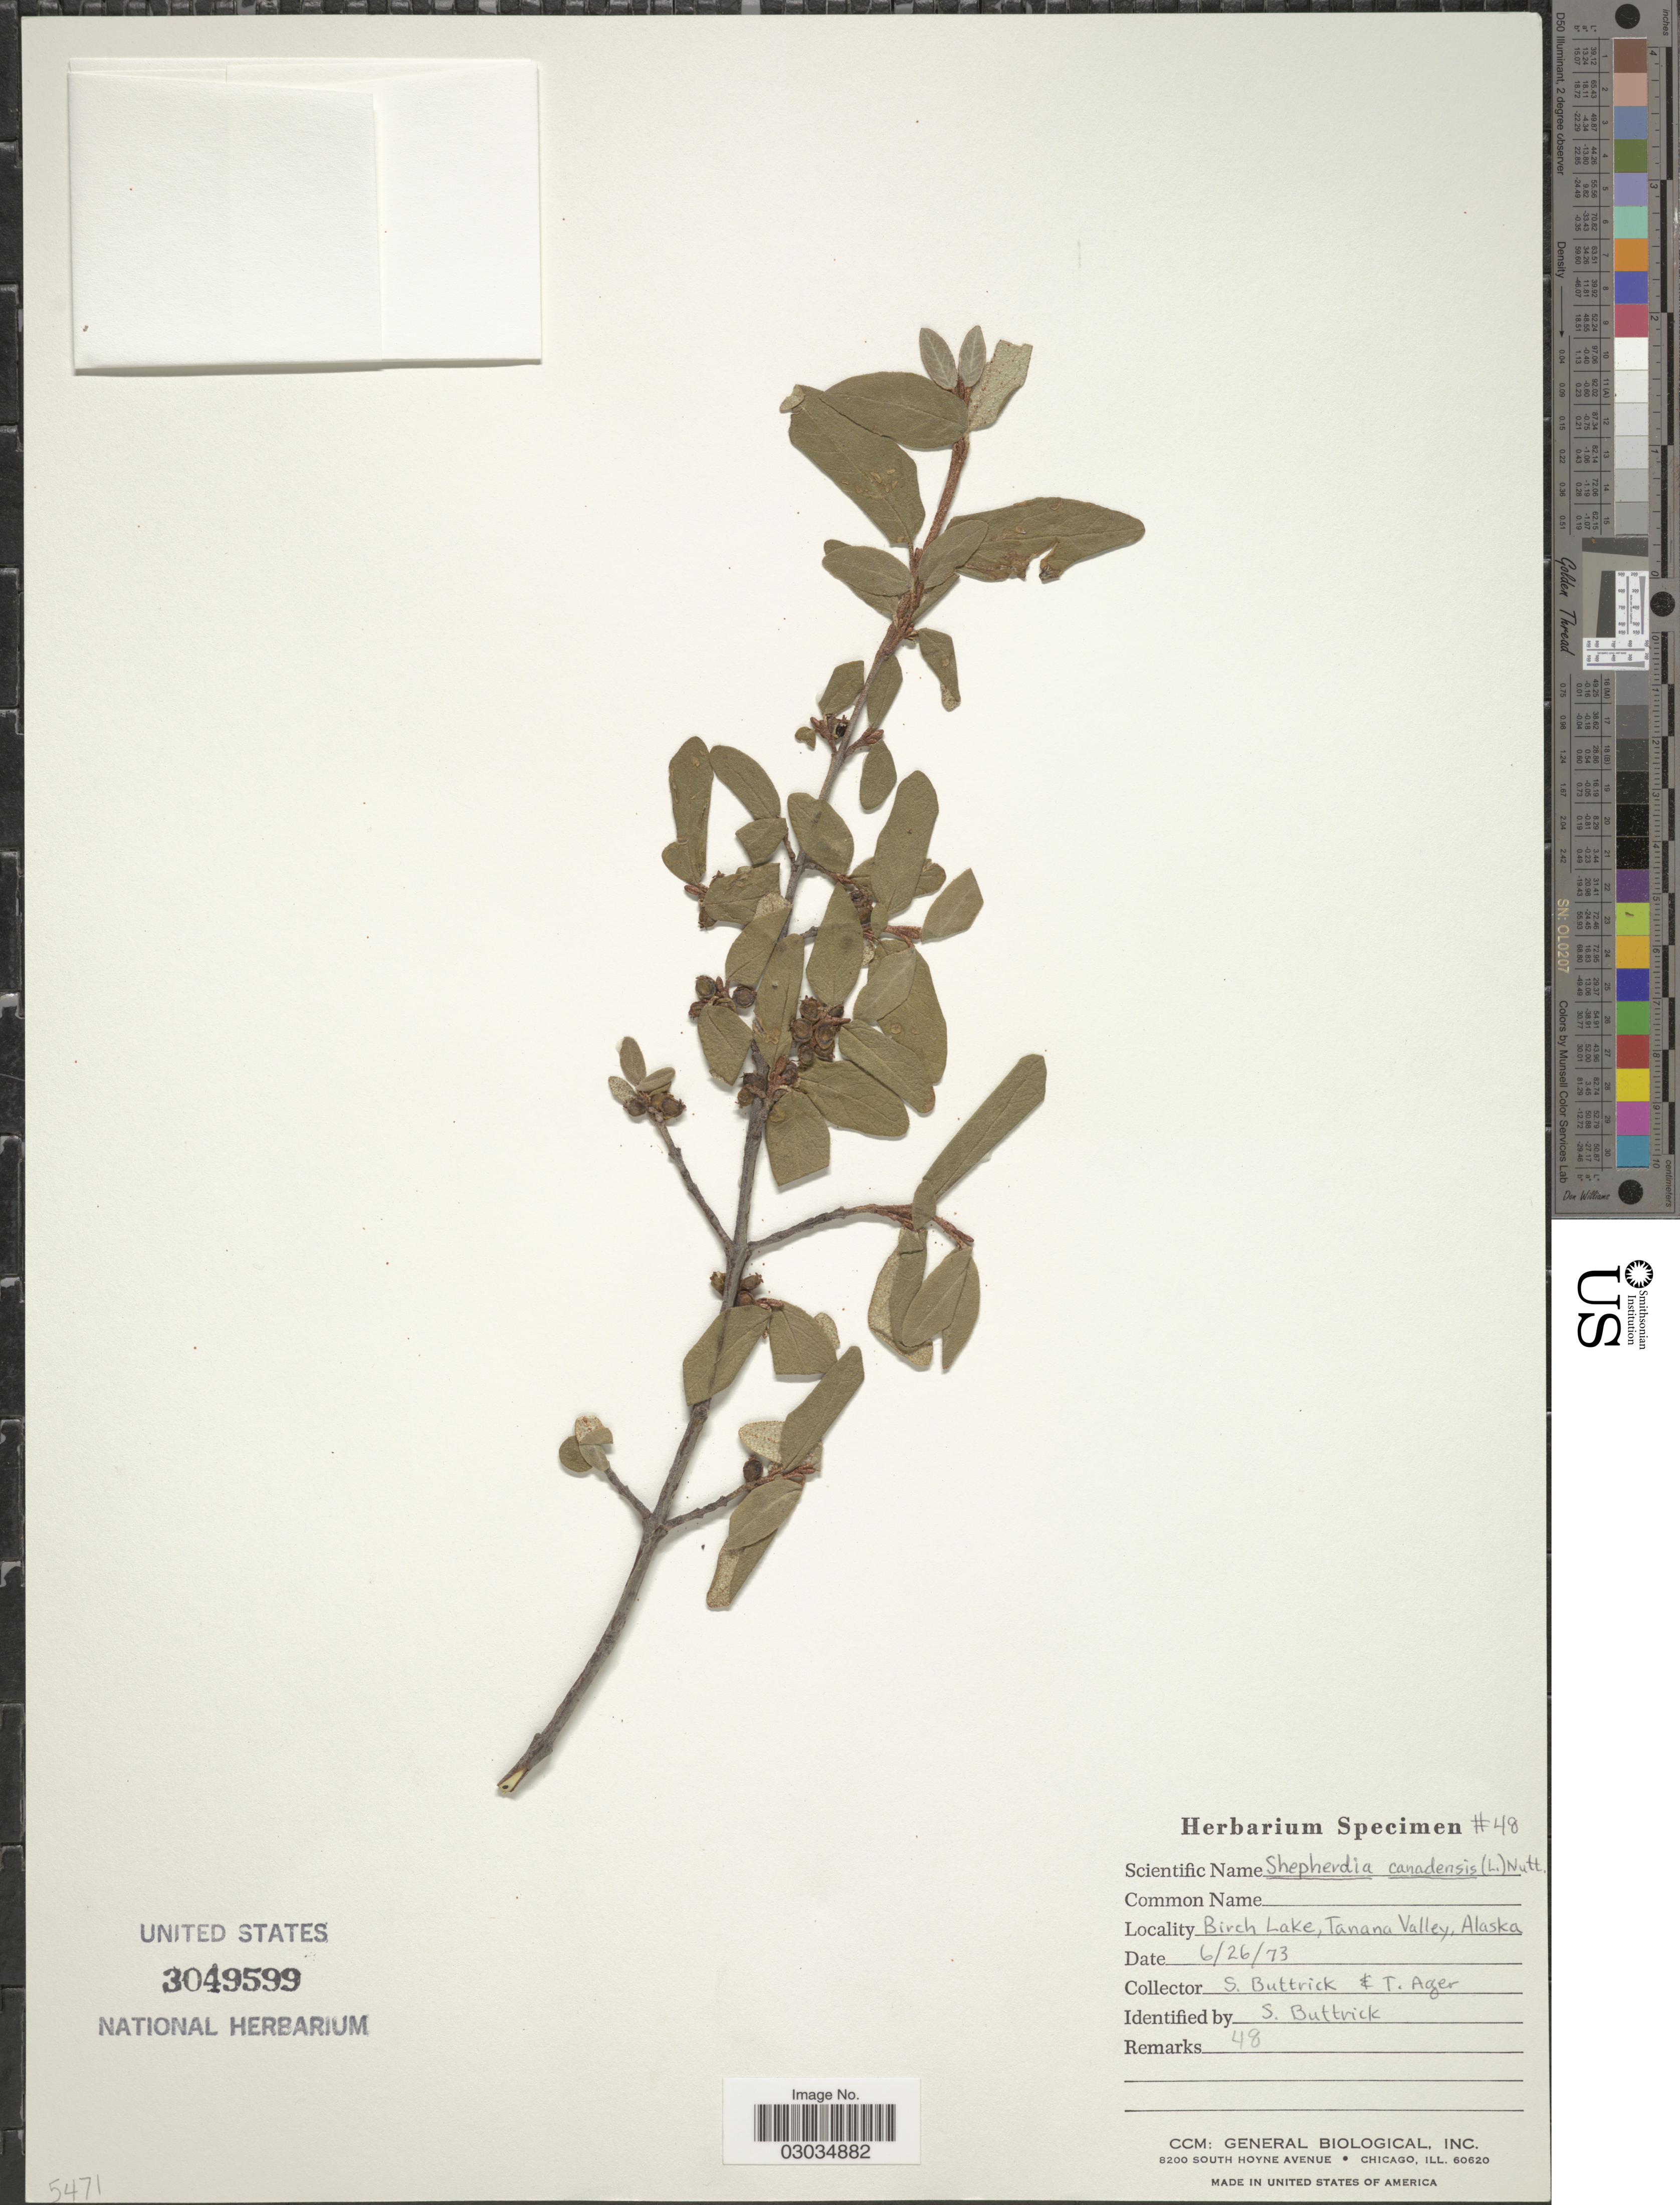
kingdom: Plantae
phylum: Tracheophyta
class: Magnoliopsida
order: Rosales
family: Elaeagnaceae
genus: Shepherdia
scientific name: Shepherdia canadensis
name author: (L.) Nutt.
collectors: S. Buttrick & T. Ager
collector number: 48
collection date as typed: Transcribed d/m/y: 26/6/73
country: United States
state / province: Alaska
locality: Birch Lake, Tanana Valley.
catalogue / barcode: US 3049599